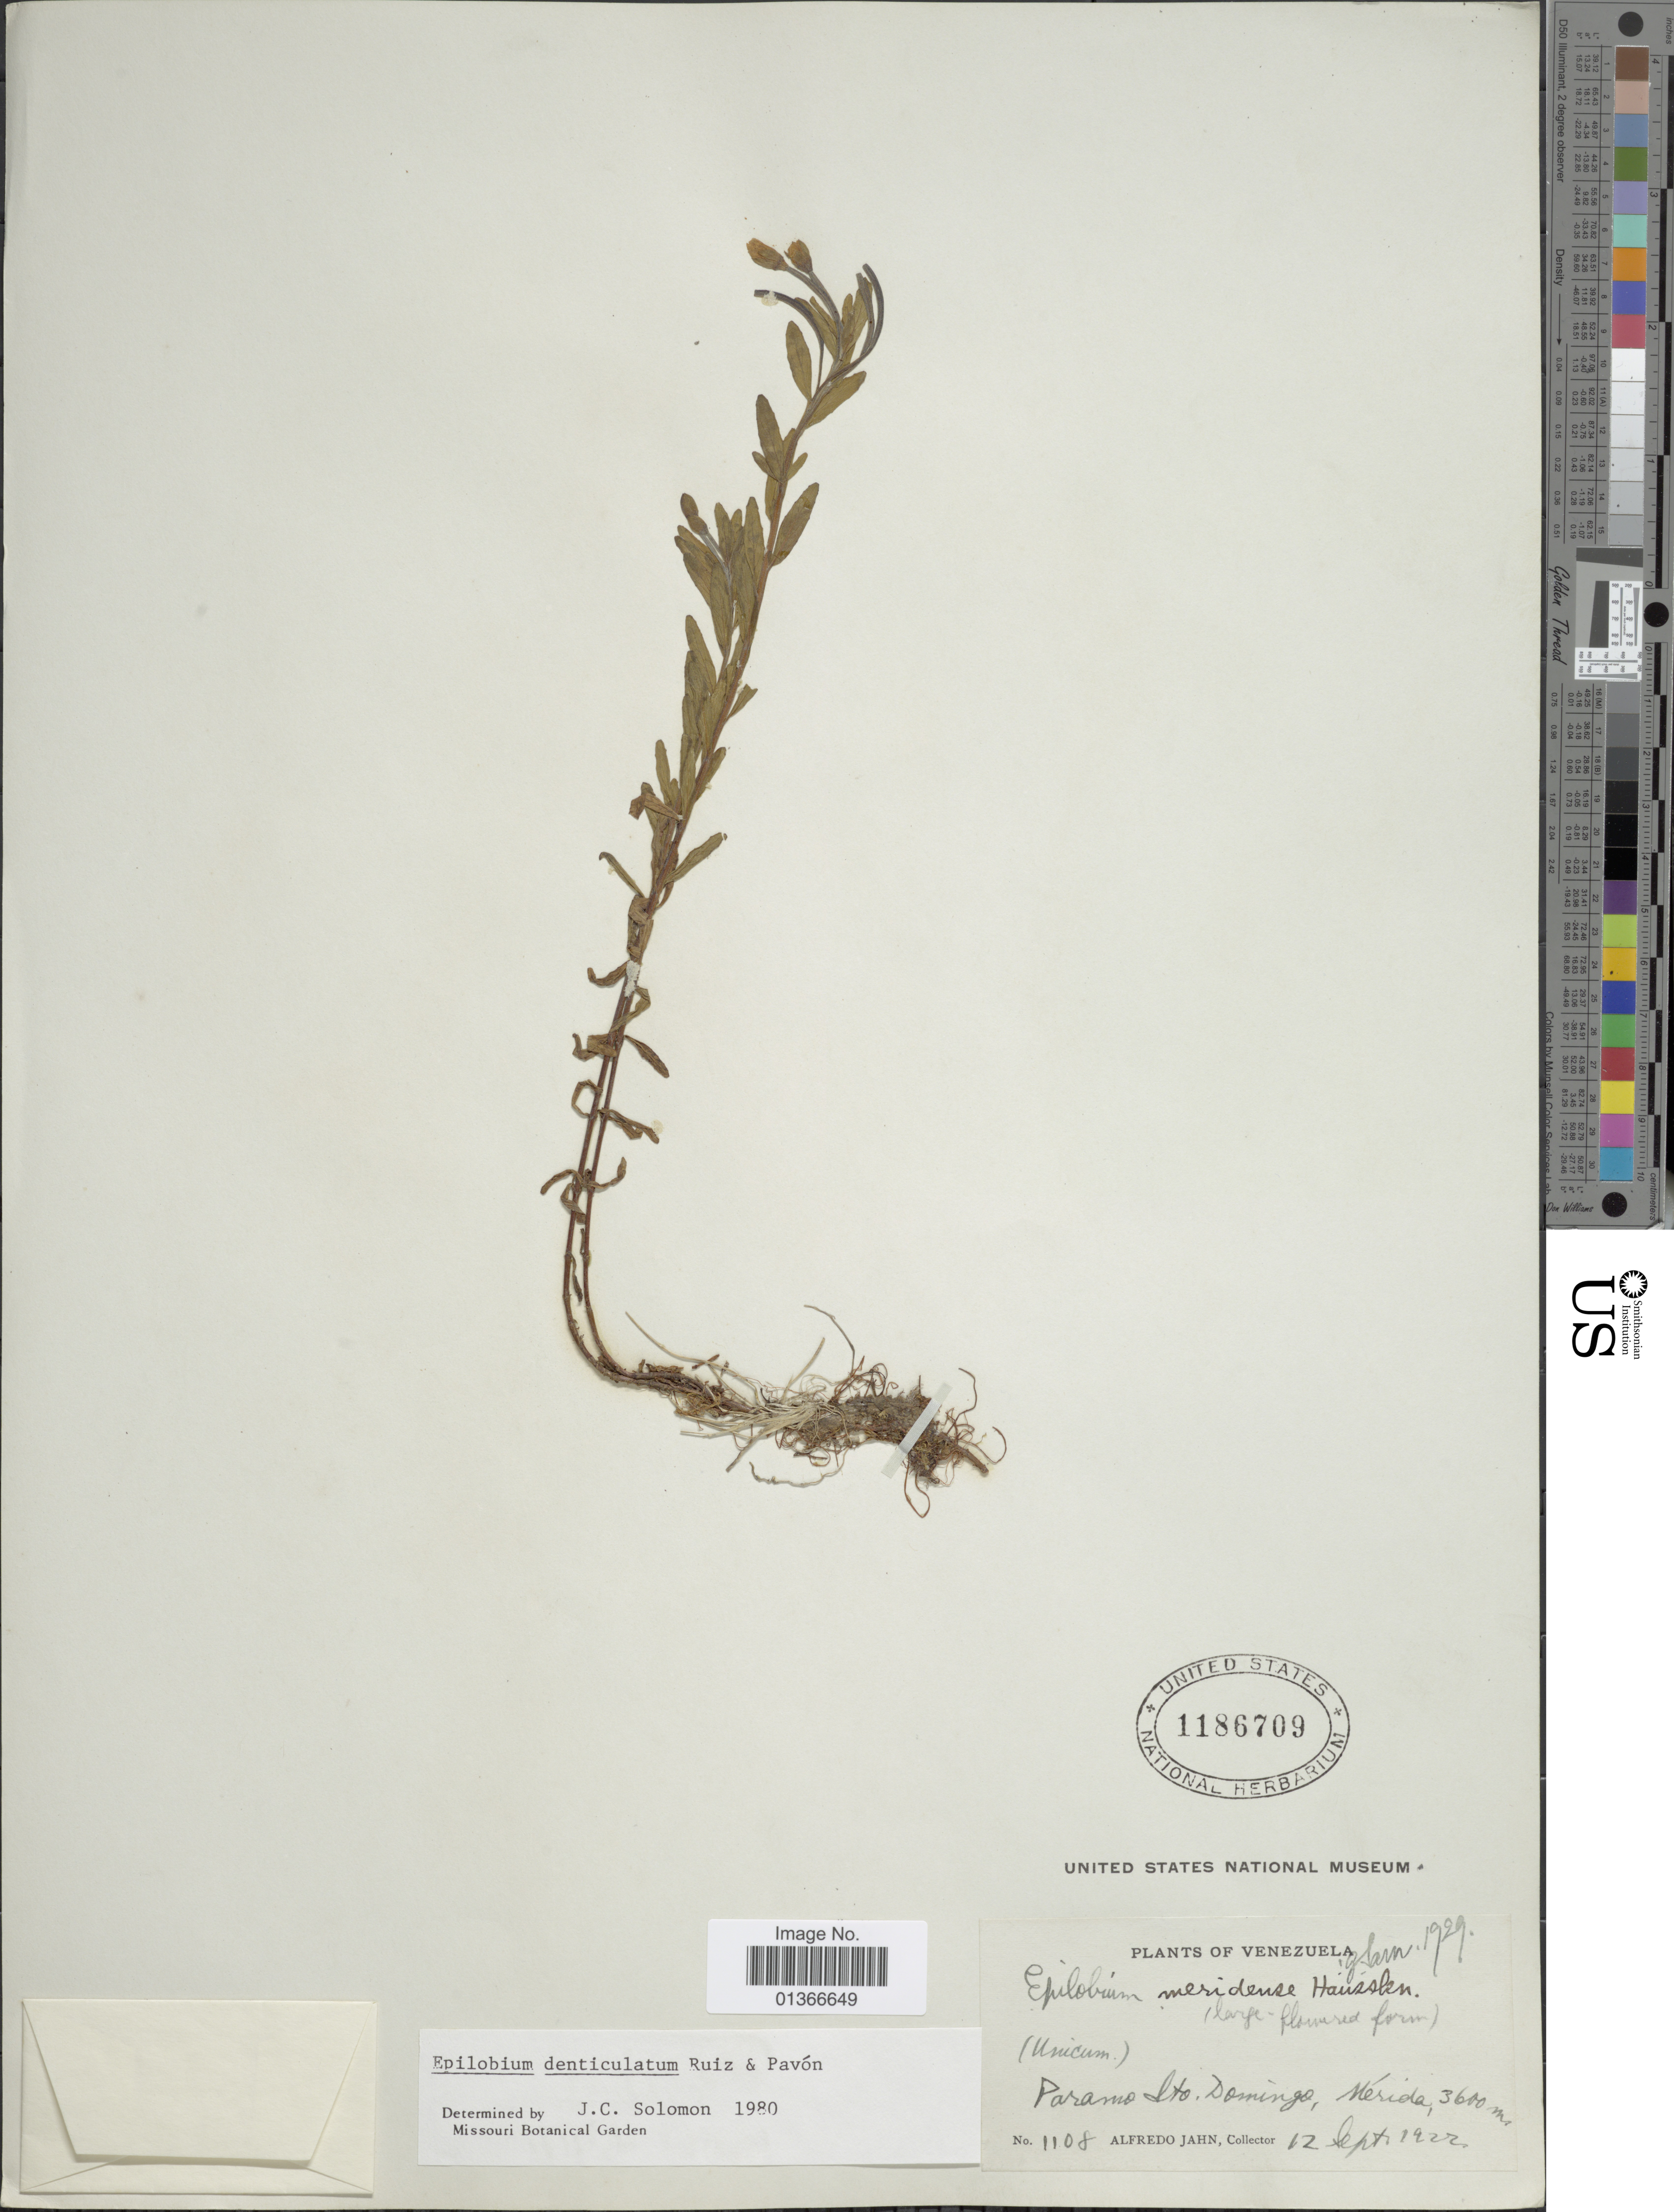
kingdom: Plantae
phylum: Tracheophyta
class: Magnoliopsida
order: Myrtales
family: Onagraceae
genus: Epilobium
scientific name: Epilobium denticulatum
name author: Ruiz & Pav.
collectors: A. Jahn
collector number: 1108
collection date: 1922-09-12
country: Venezuela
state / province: Mérida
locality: Paramo Sto. Domingo.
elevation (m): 3600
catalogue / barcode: US 1186709